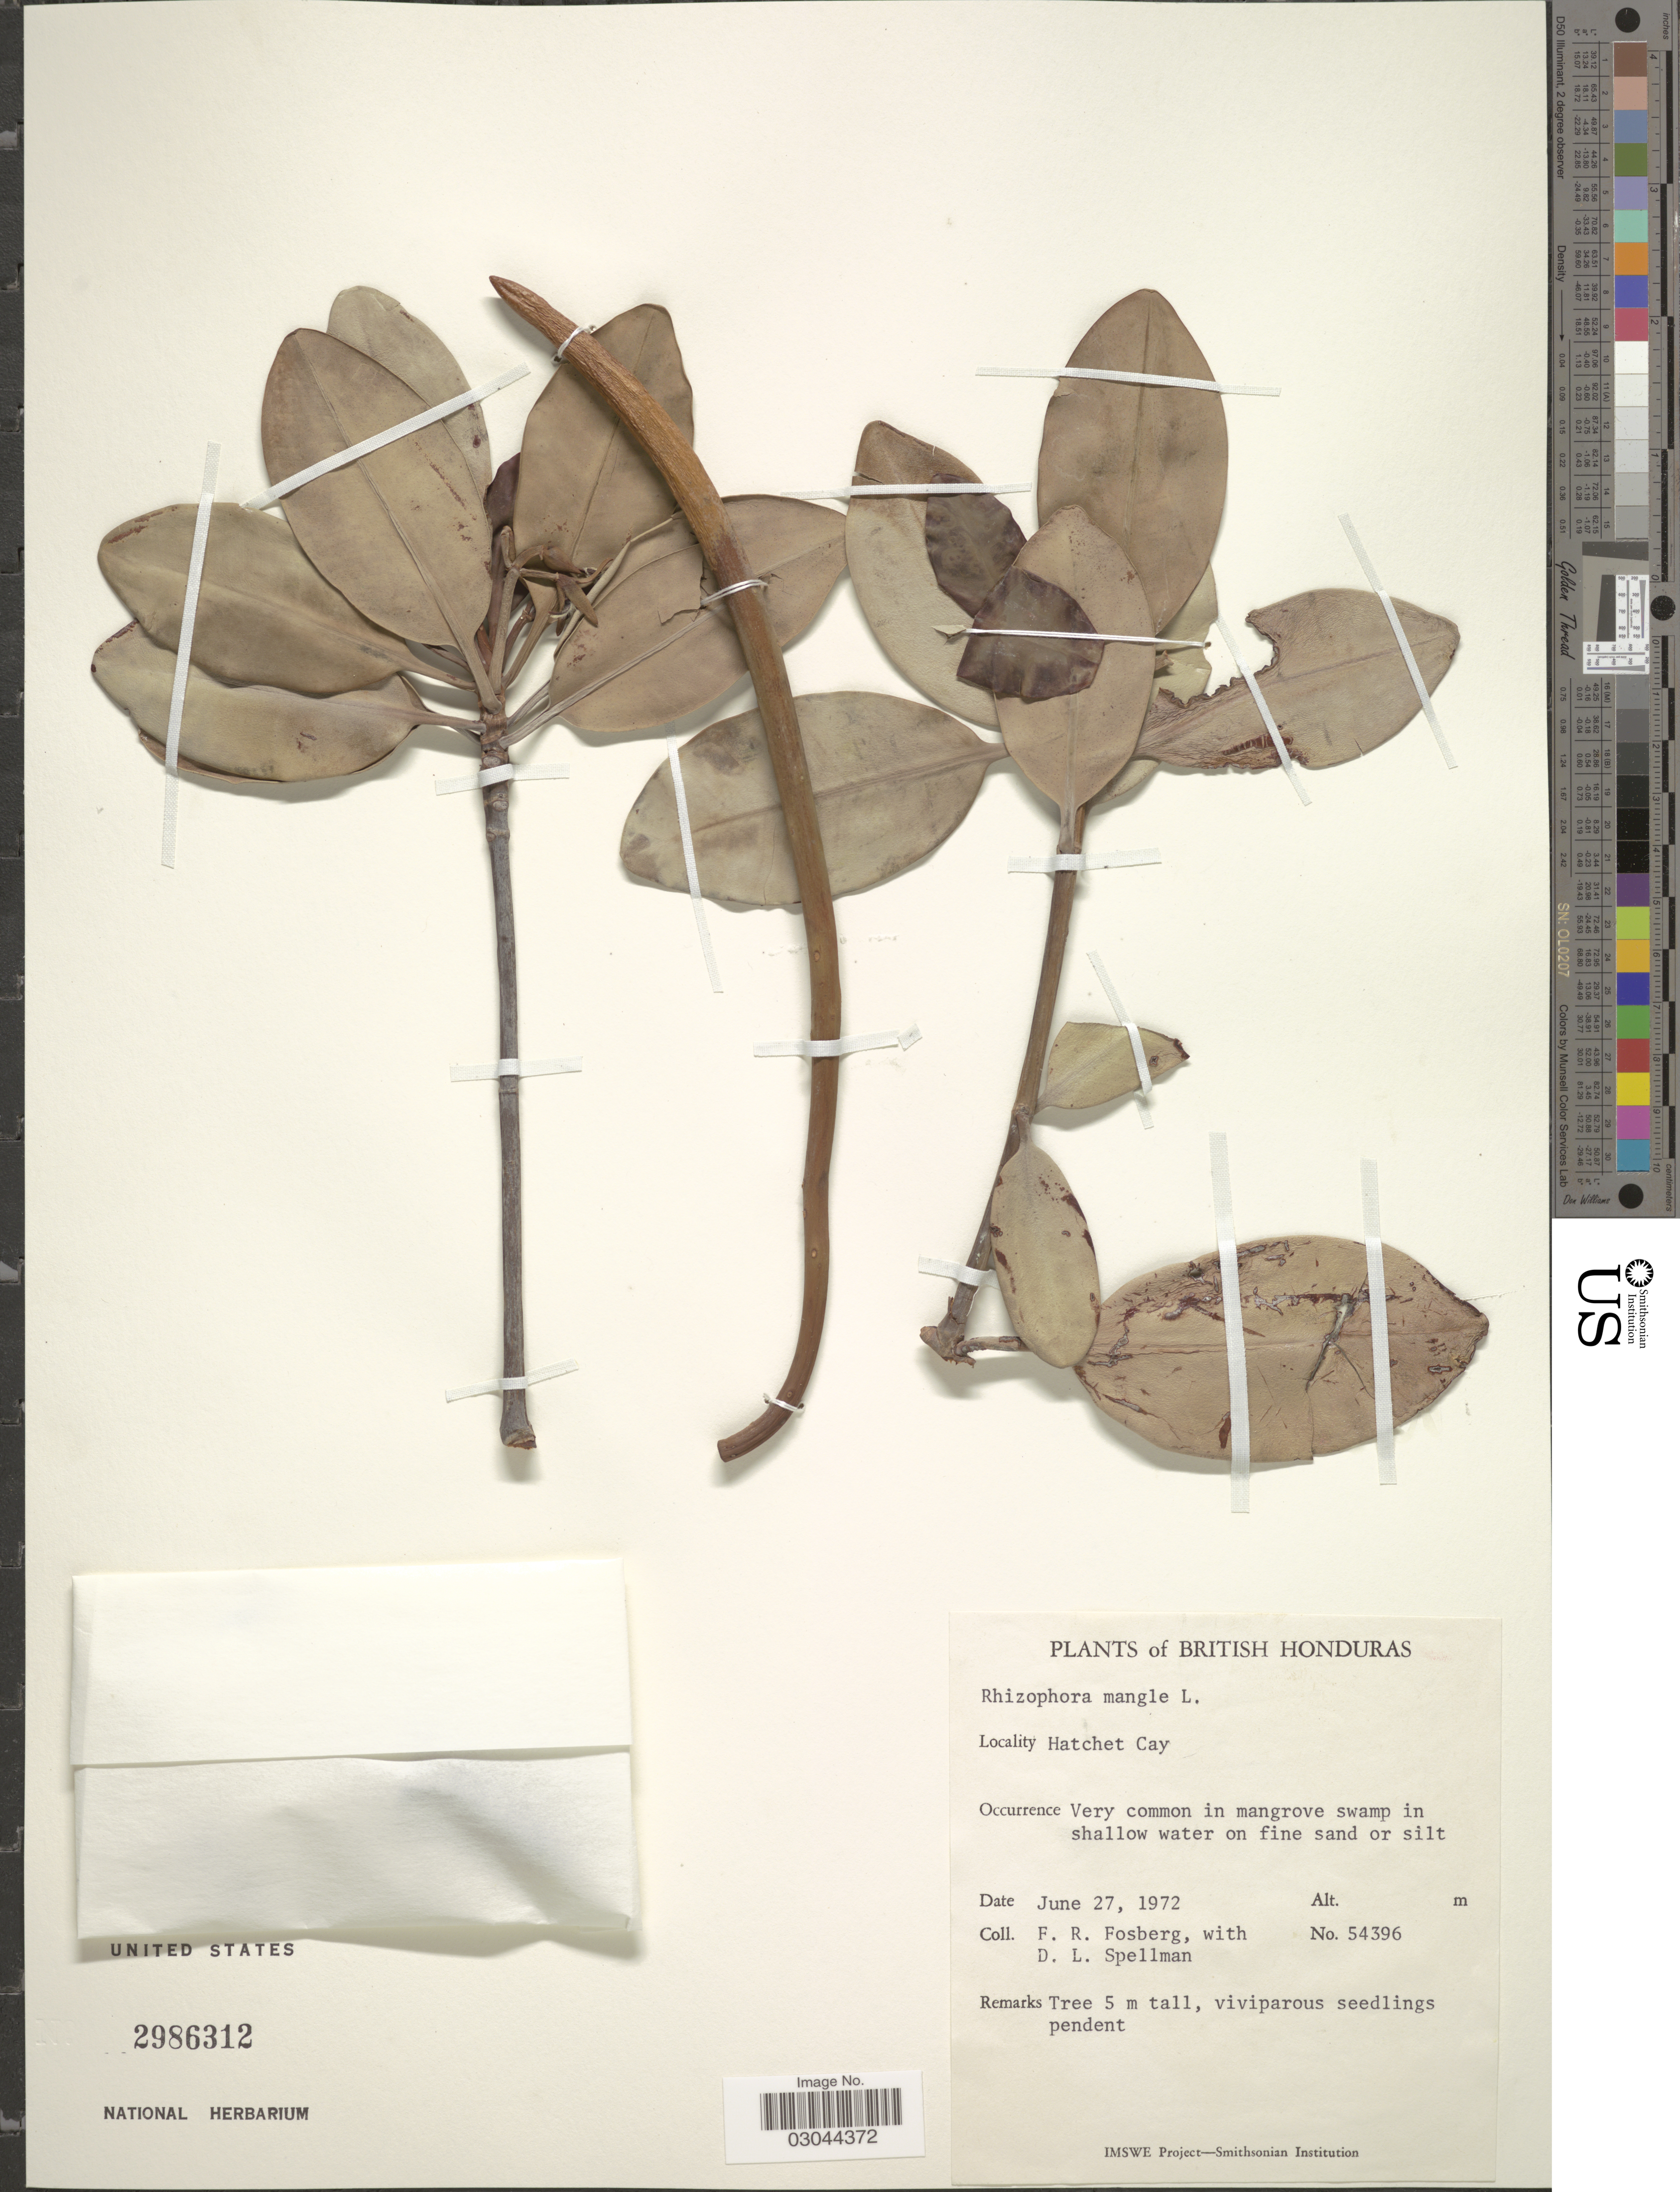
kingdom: Plantae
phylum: Tracheophyta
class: Magnoliopsida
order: Malpighiales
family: Rhizophoraceae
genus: Rhizophora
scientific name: Rhizophora mangle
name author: L.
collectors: F. R. Fosberg & D. L. Spellman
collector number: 54396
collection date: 1972-06-27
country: Belize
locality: British Honduras. Hatchet Cay.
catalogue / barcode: US 2986312